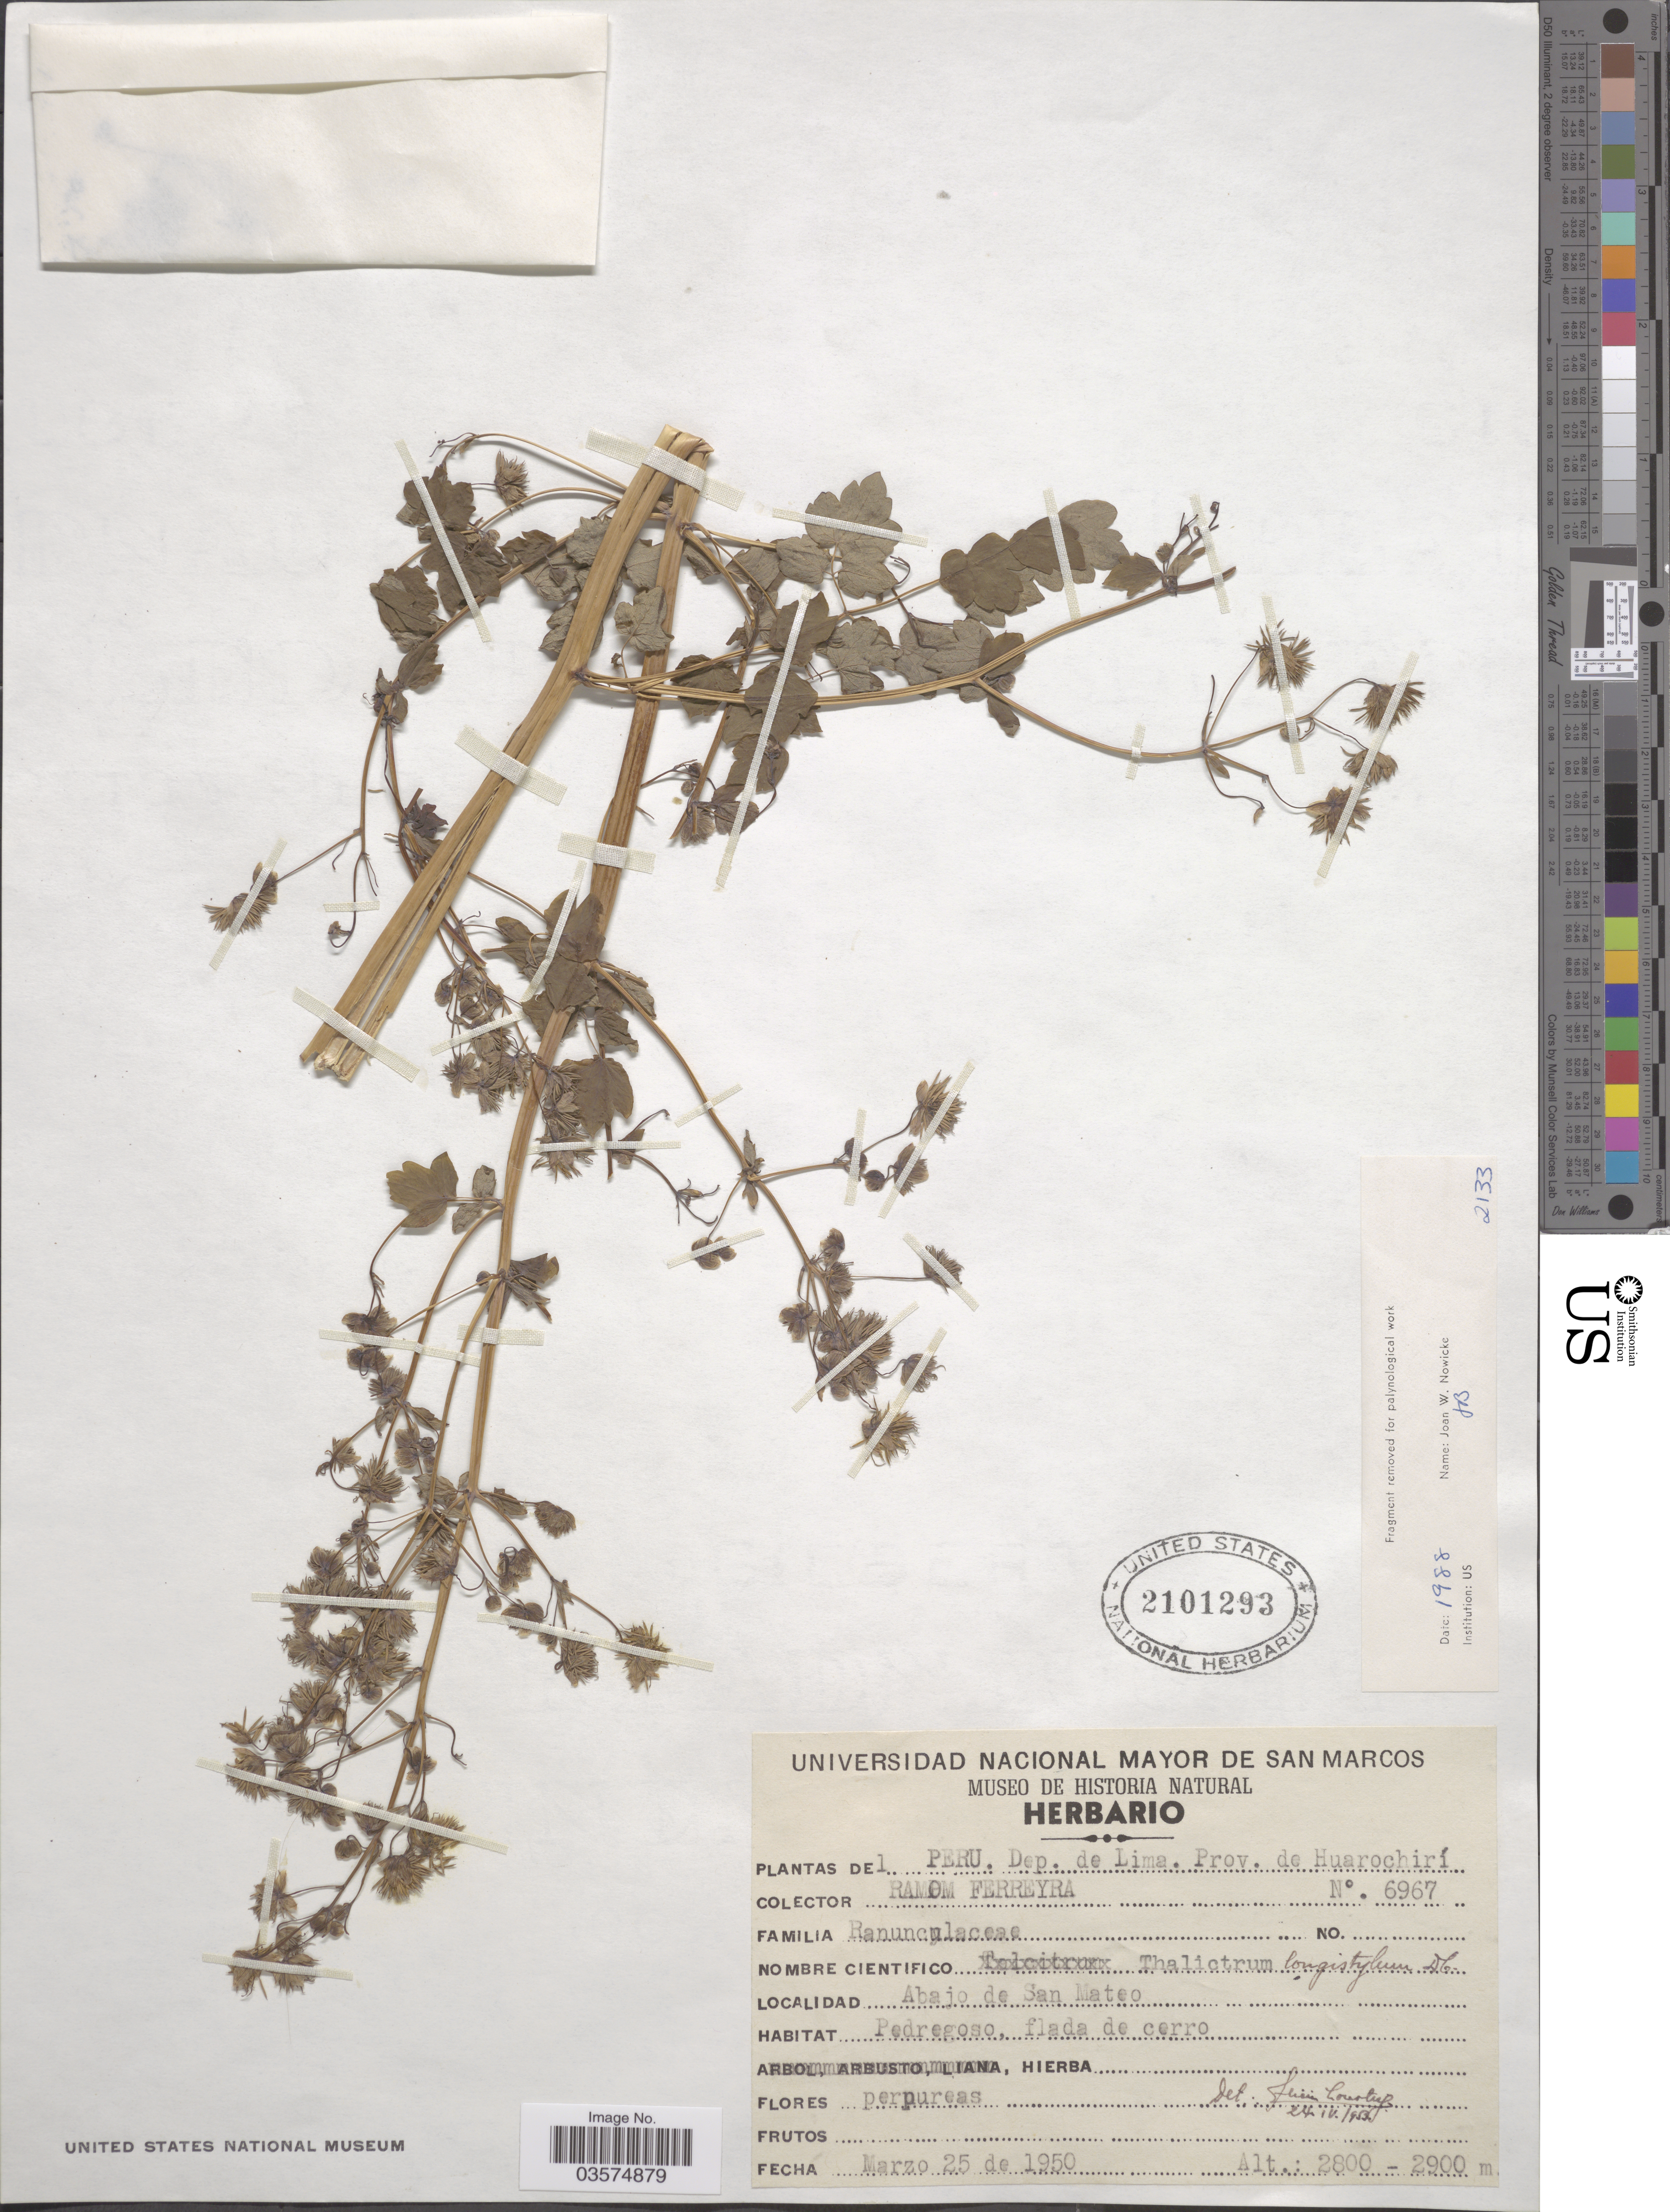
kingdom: Plantae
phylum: Tracheophyta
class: Magnoliopsida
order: Ranunculales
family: Ranunculaceae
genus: Thalictrum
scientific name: Thalictrum longistylum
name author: DC.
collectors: R. A. Ferreyra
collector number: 6967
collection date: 1950-03-25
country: Peru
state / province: Lima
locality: Dep. de Lima. Prov. de Huarochirí. Abajo de San Mateo.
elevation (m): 2800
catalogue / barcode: US 2101293